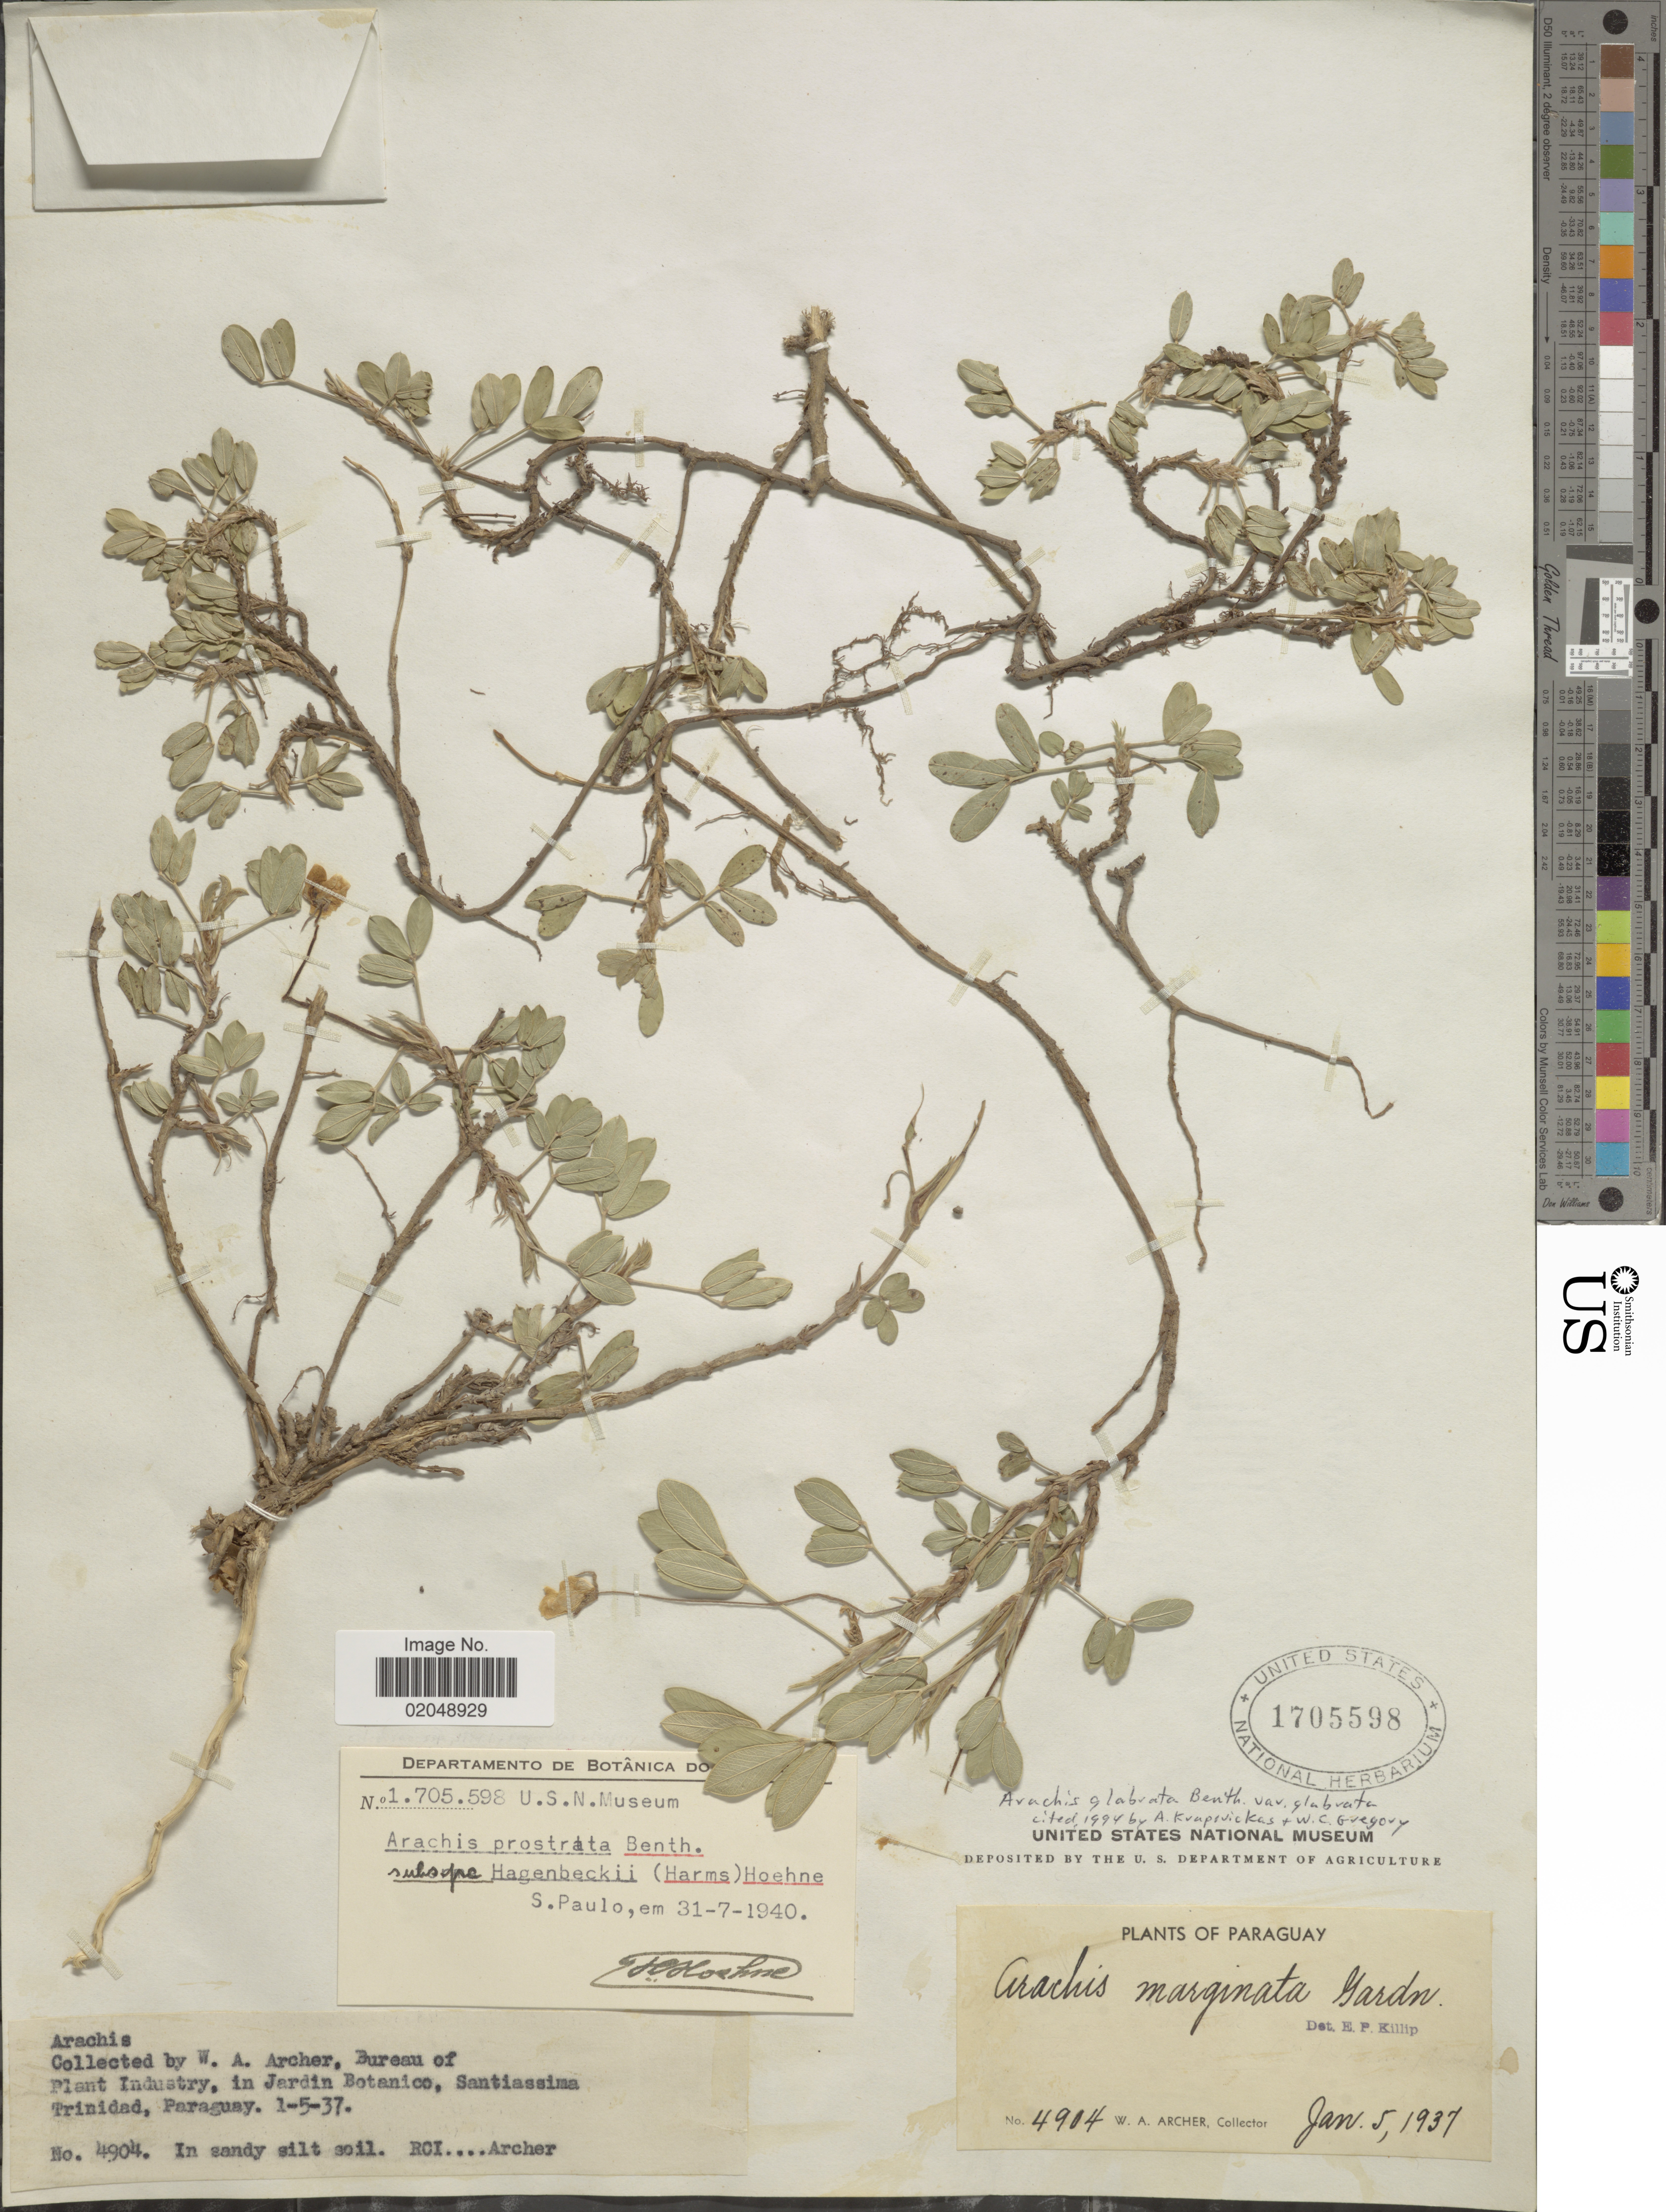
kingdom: Plantae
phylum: Tracheophyta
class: Magnoliopsida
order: Fabales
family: Fabaceae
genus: Arachis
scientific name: Arachis glabrata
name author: Benth.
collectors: W. A. Archer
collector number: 4904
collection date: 1937-01-05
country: Paraguay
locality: Burea of Plant Industry, in Jardin Botanico, Santiassima Trinidad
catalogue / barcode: US 1705598